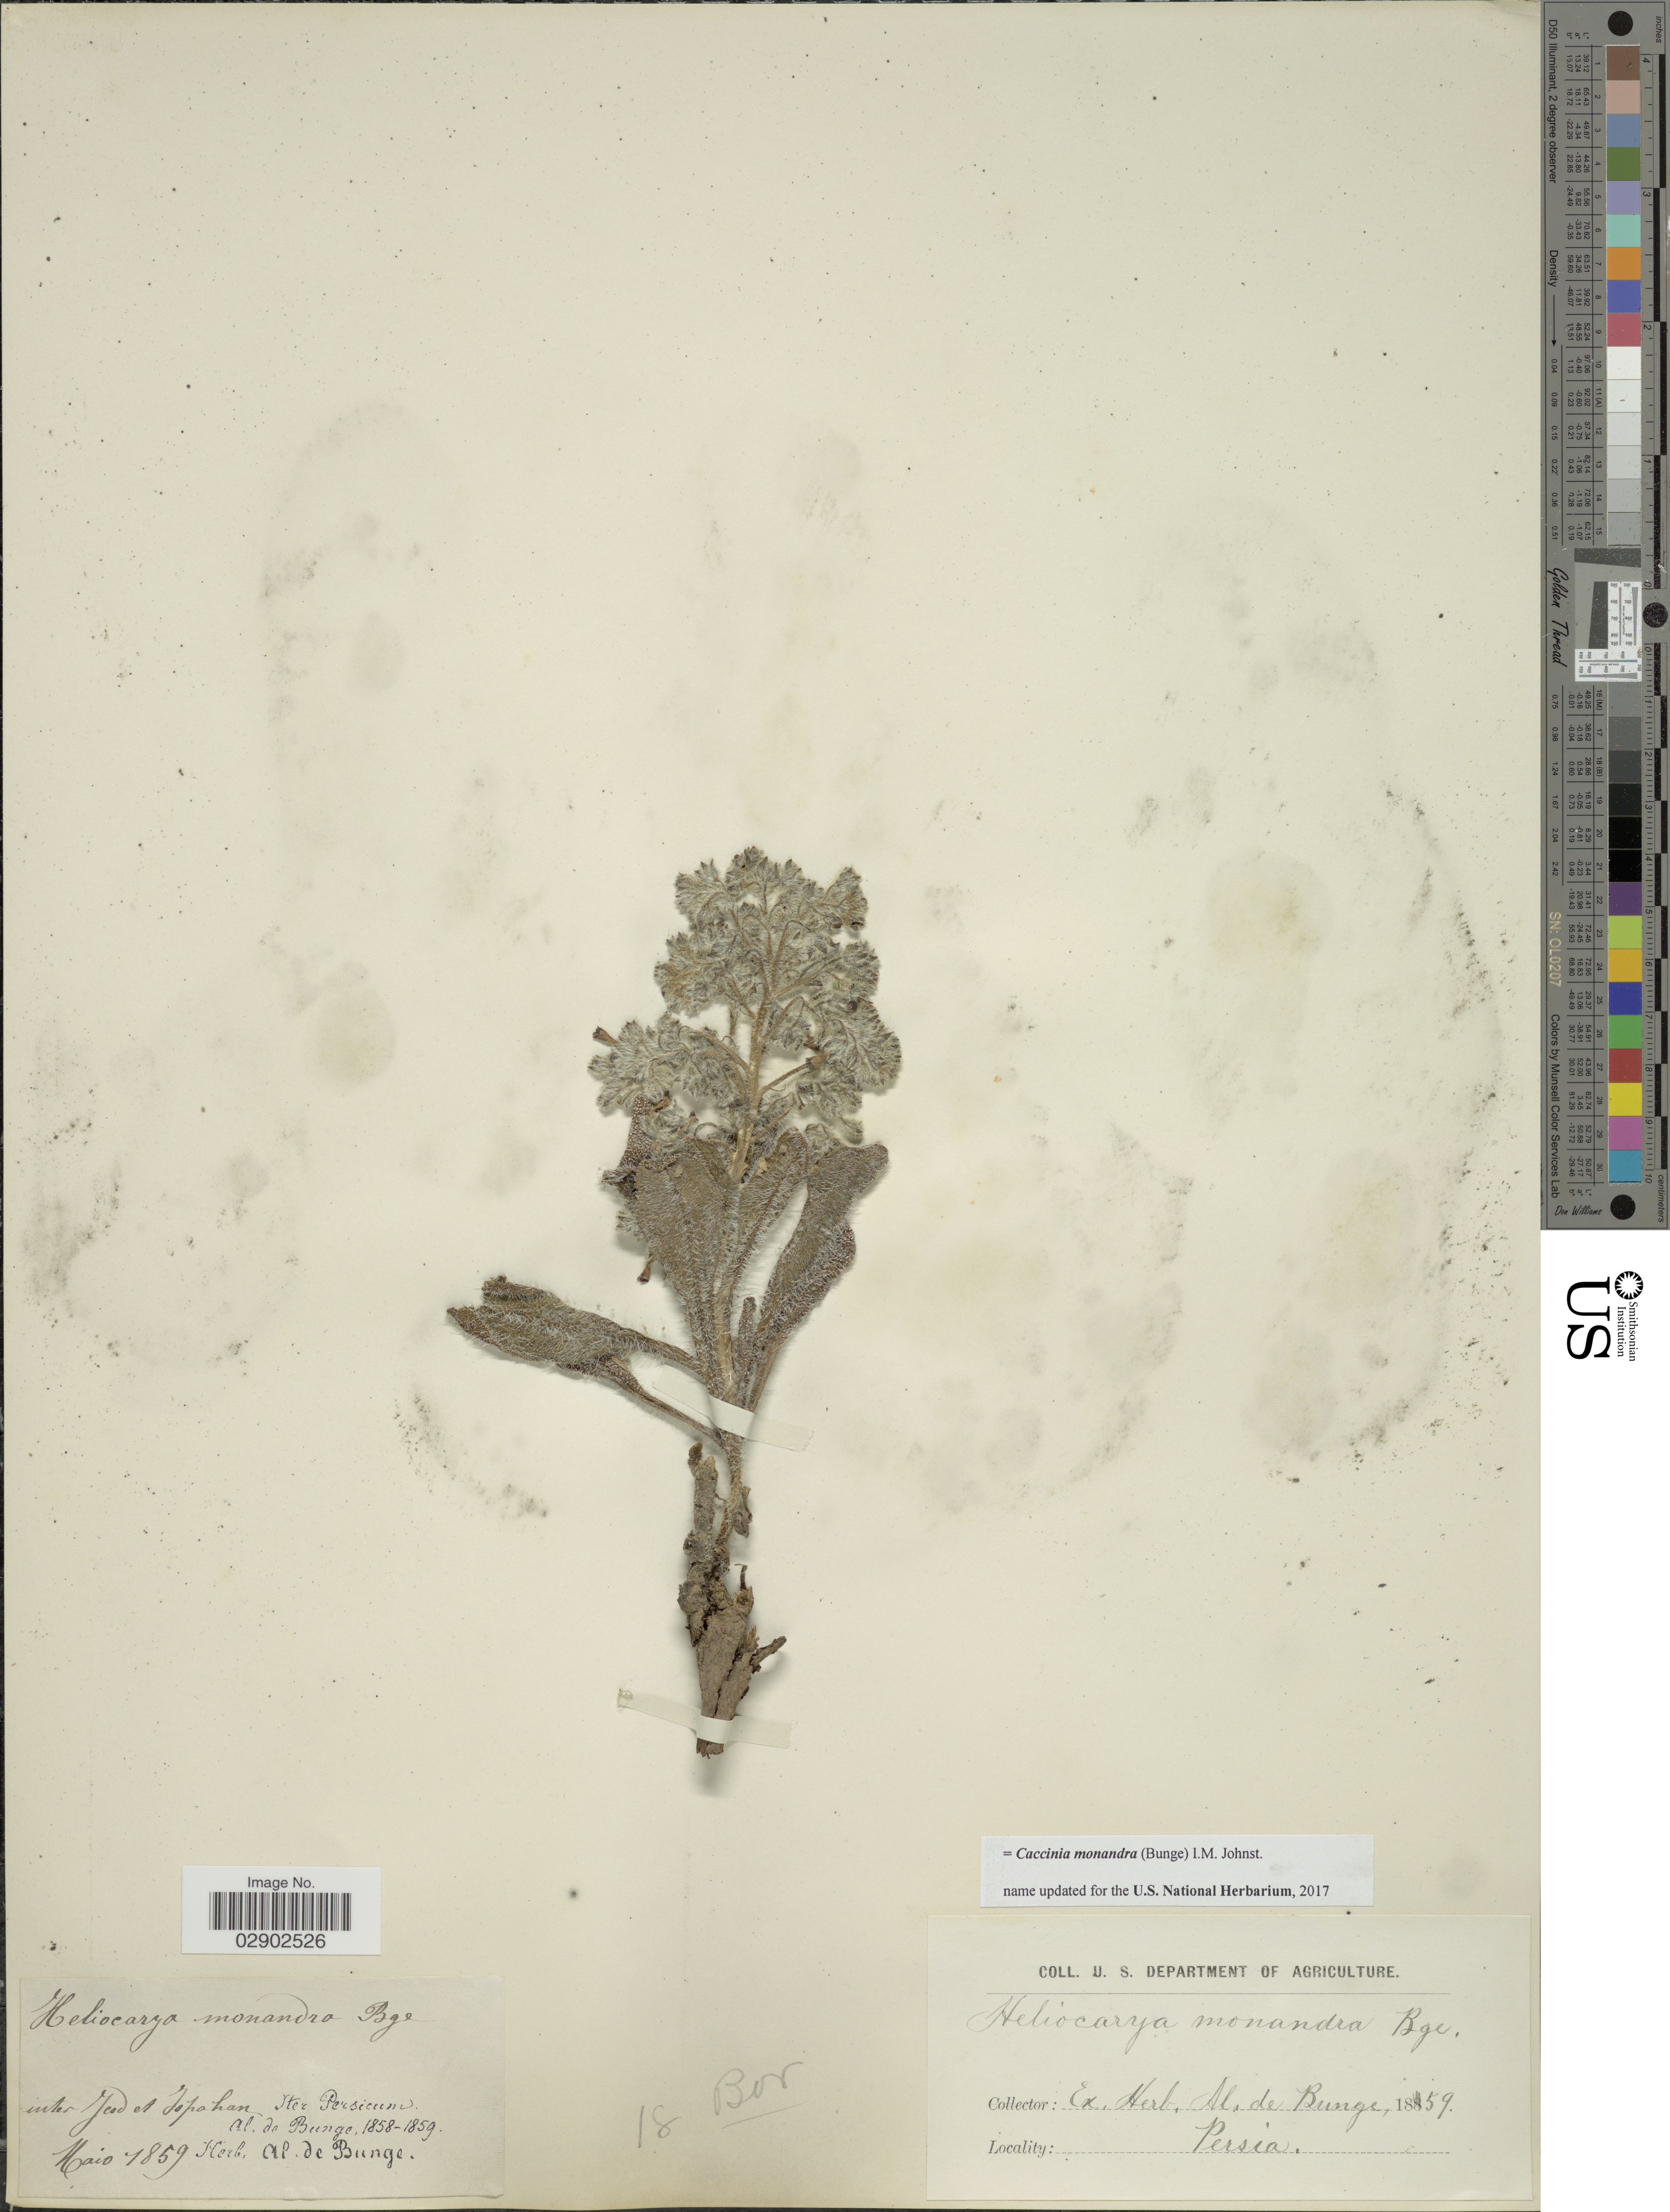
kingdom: Plantae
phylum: Tracheophyta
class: Magnoliopsida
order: Boraginales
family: Boraginaceae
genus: Caccinia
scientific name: Caccinia monandra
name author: (Bunge) I.M. Johnst.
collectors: A. de Bunge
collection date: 1859-05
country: Iran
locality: Persia. Inter Jesd [interpreted] et Ispahan. Iter Persicum.